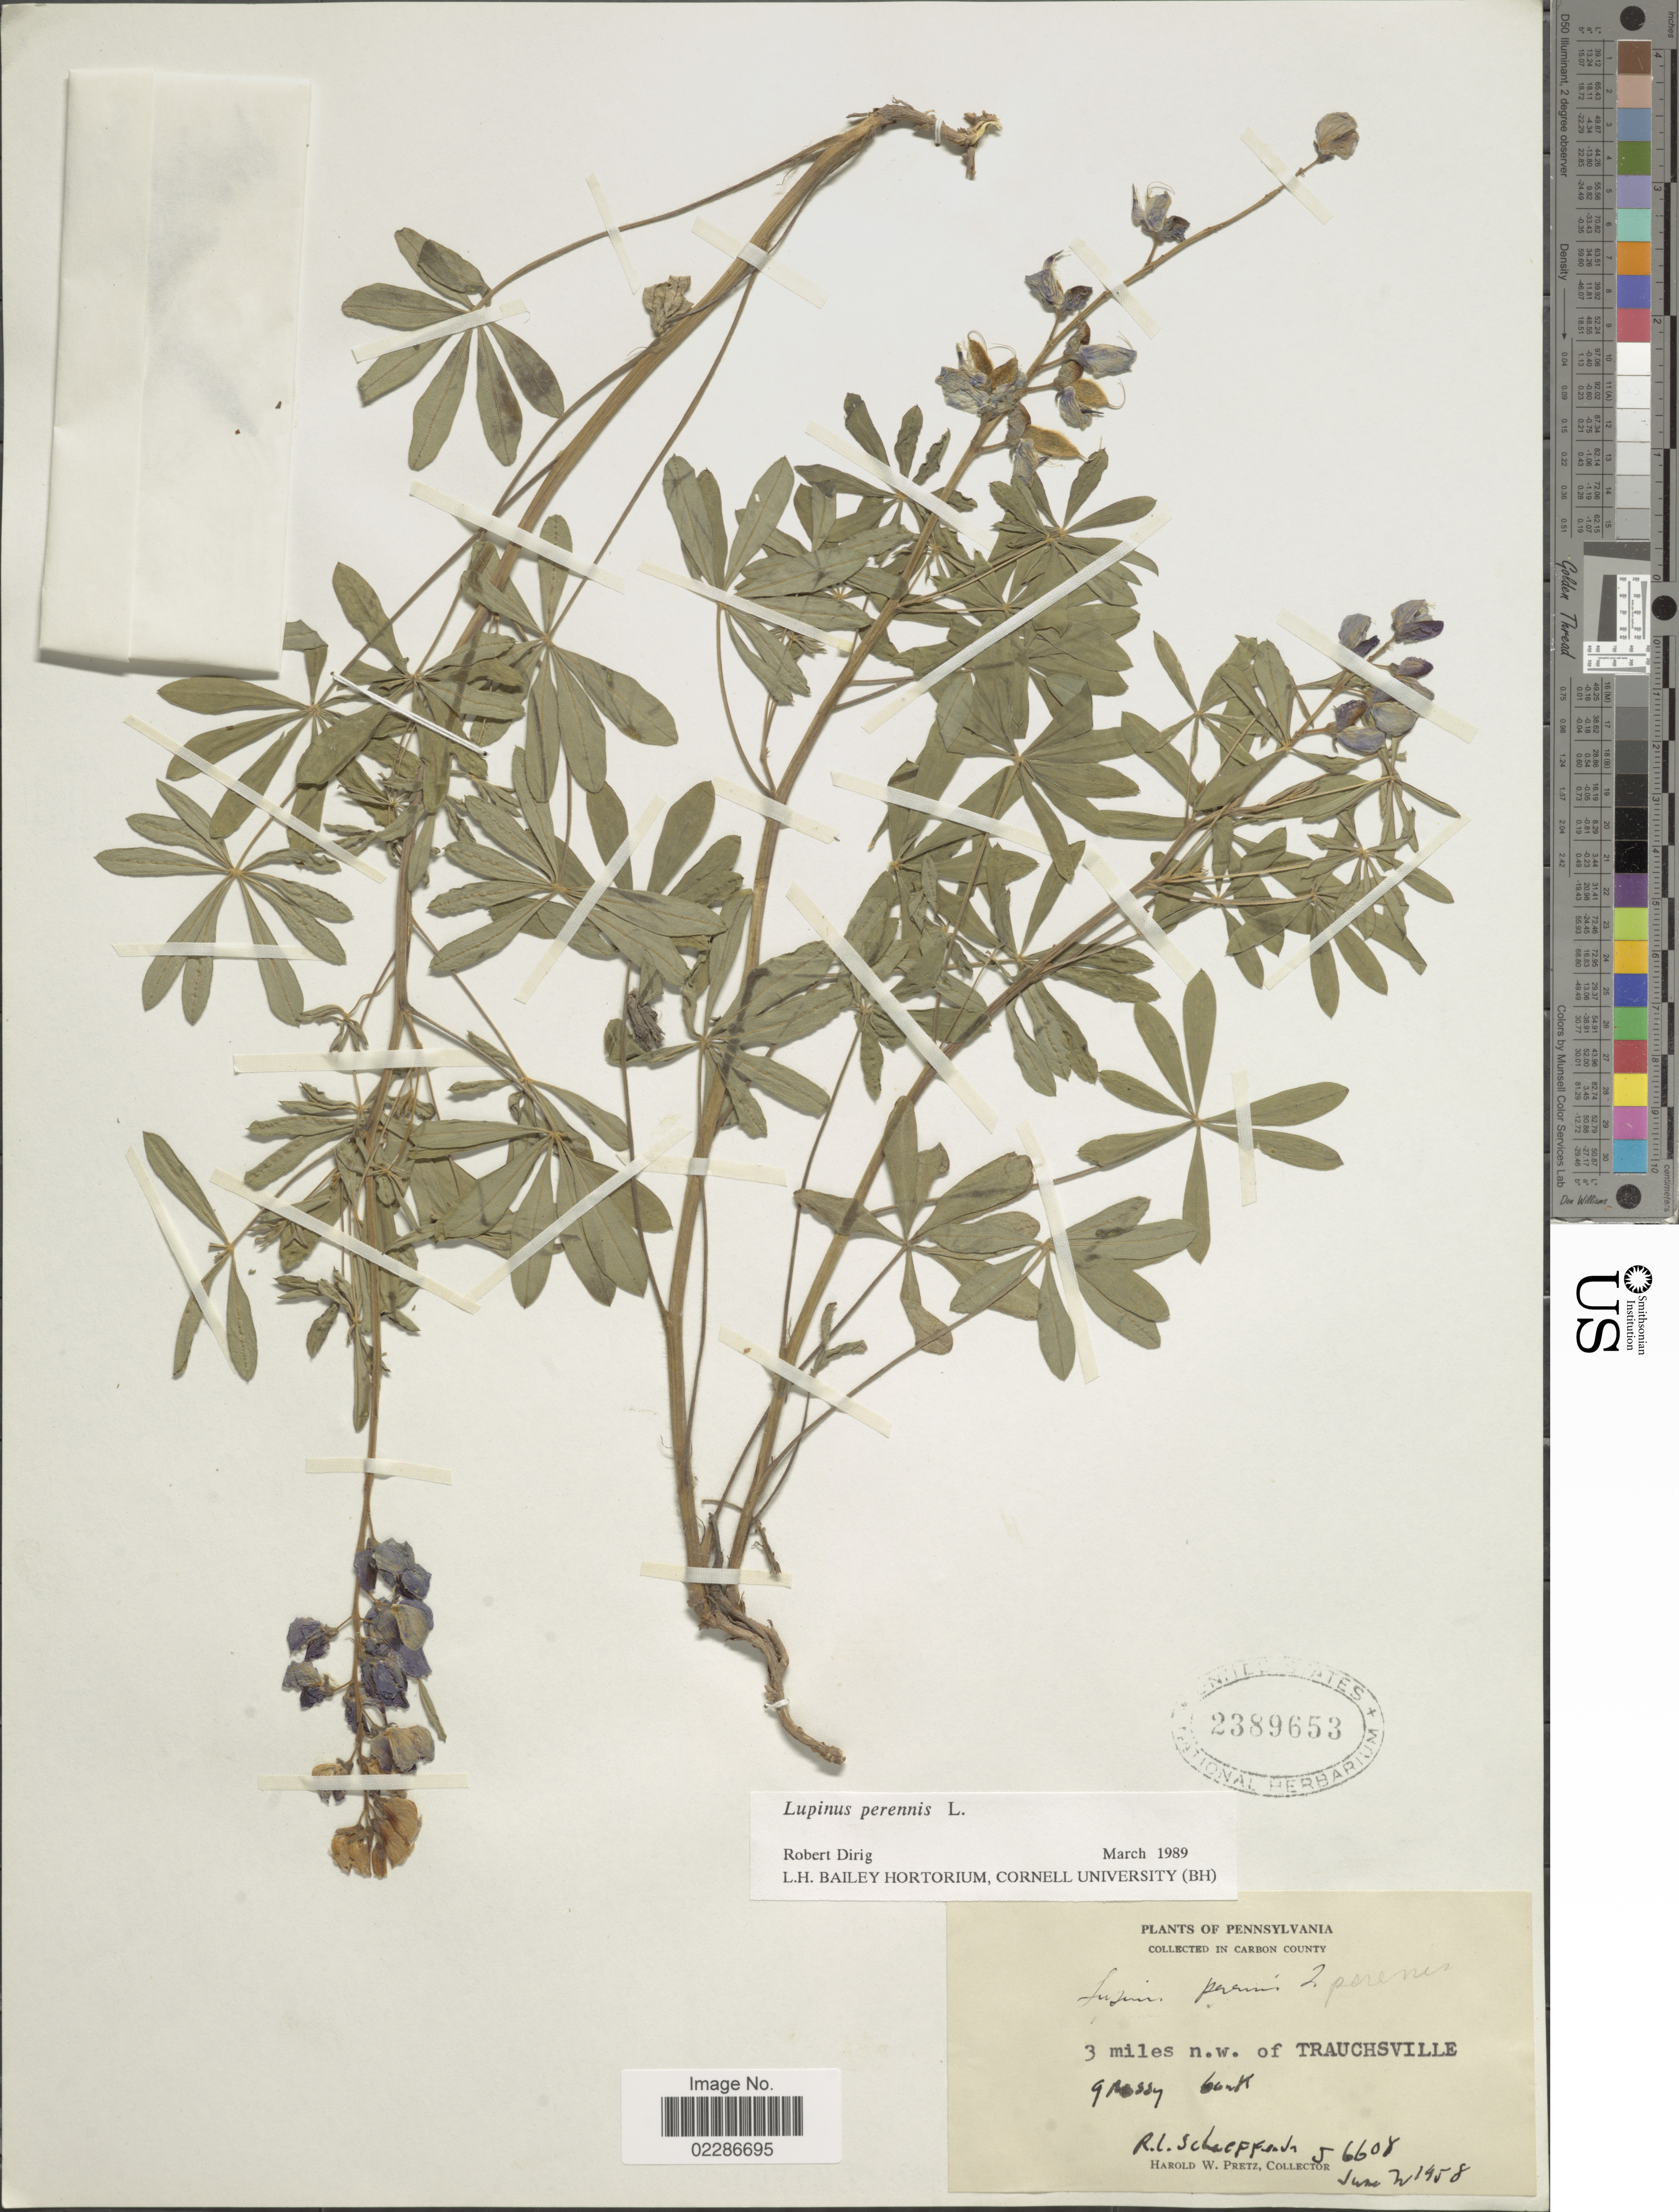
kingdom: Plantae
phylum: Tracheophyta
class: Magnoliopsida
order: Fabales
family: Fabaceae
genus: Lupinus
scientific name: Lupinus perennis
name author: L.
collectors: R. L. Schaeffer Jr. & H. W. Pretz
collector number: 56608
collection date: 1958-06-02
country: United States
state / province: Pennsylvania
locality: In Carbon County, 3 miles n.w. of Trauchsville, grassy bank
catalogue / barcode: US 2389653